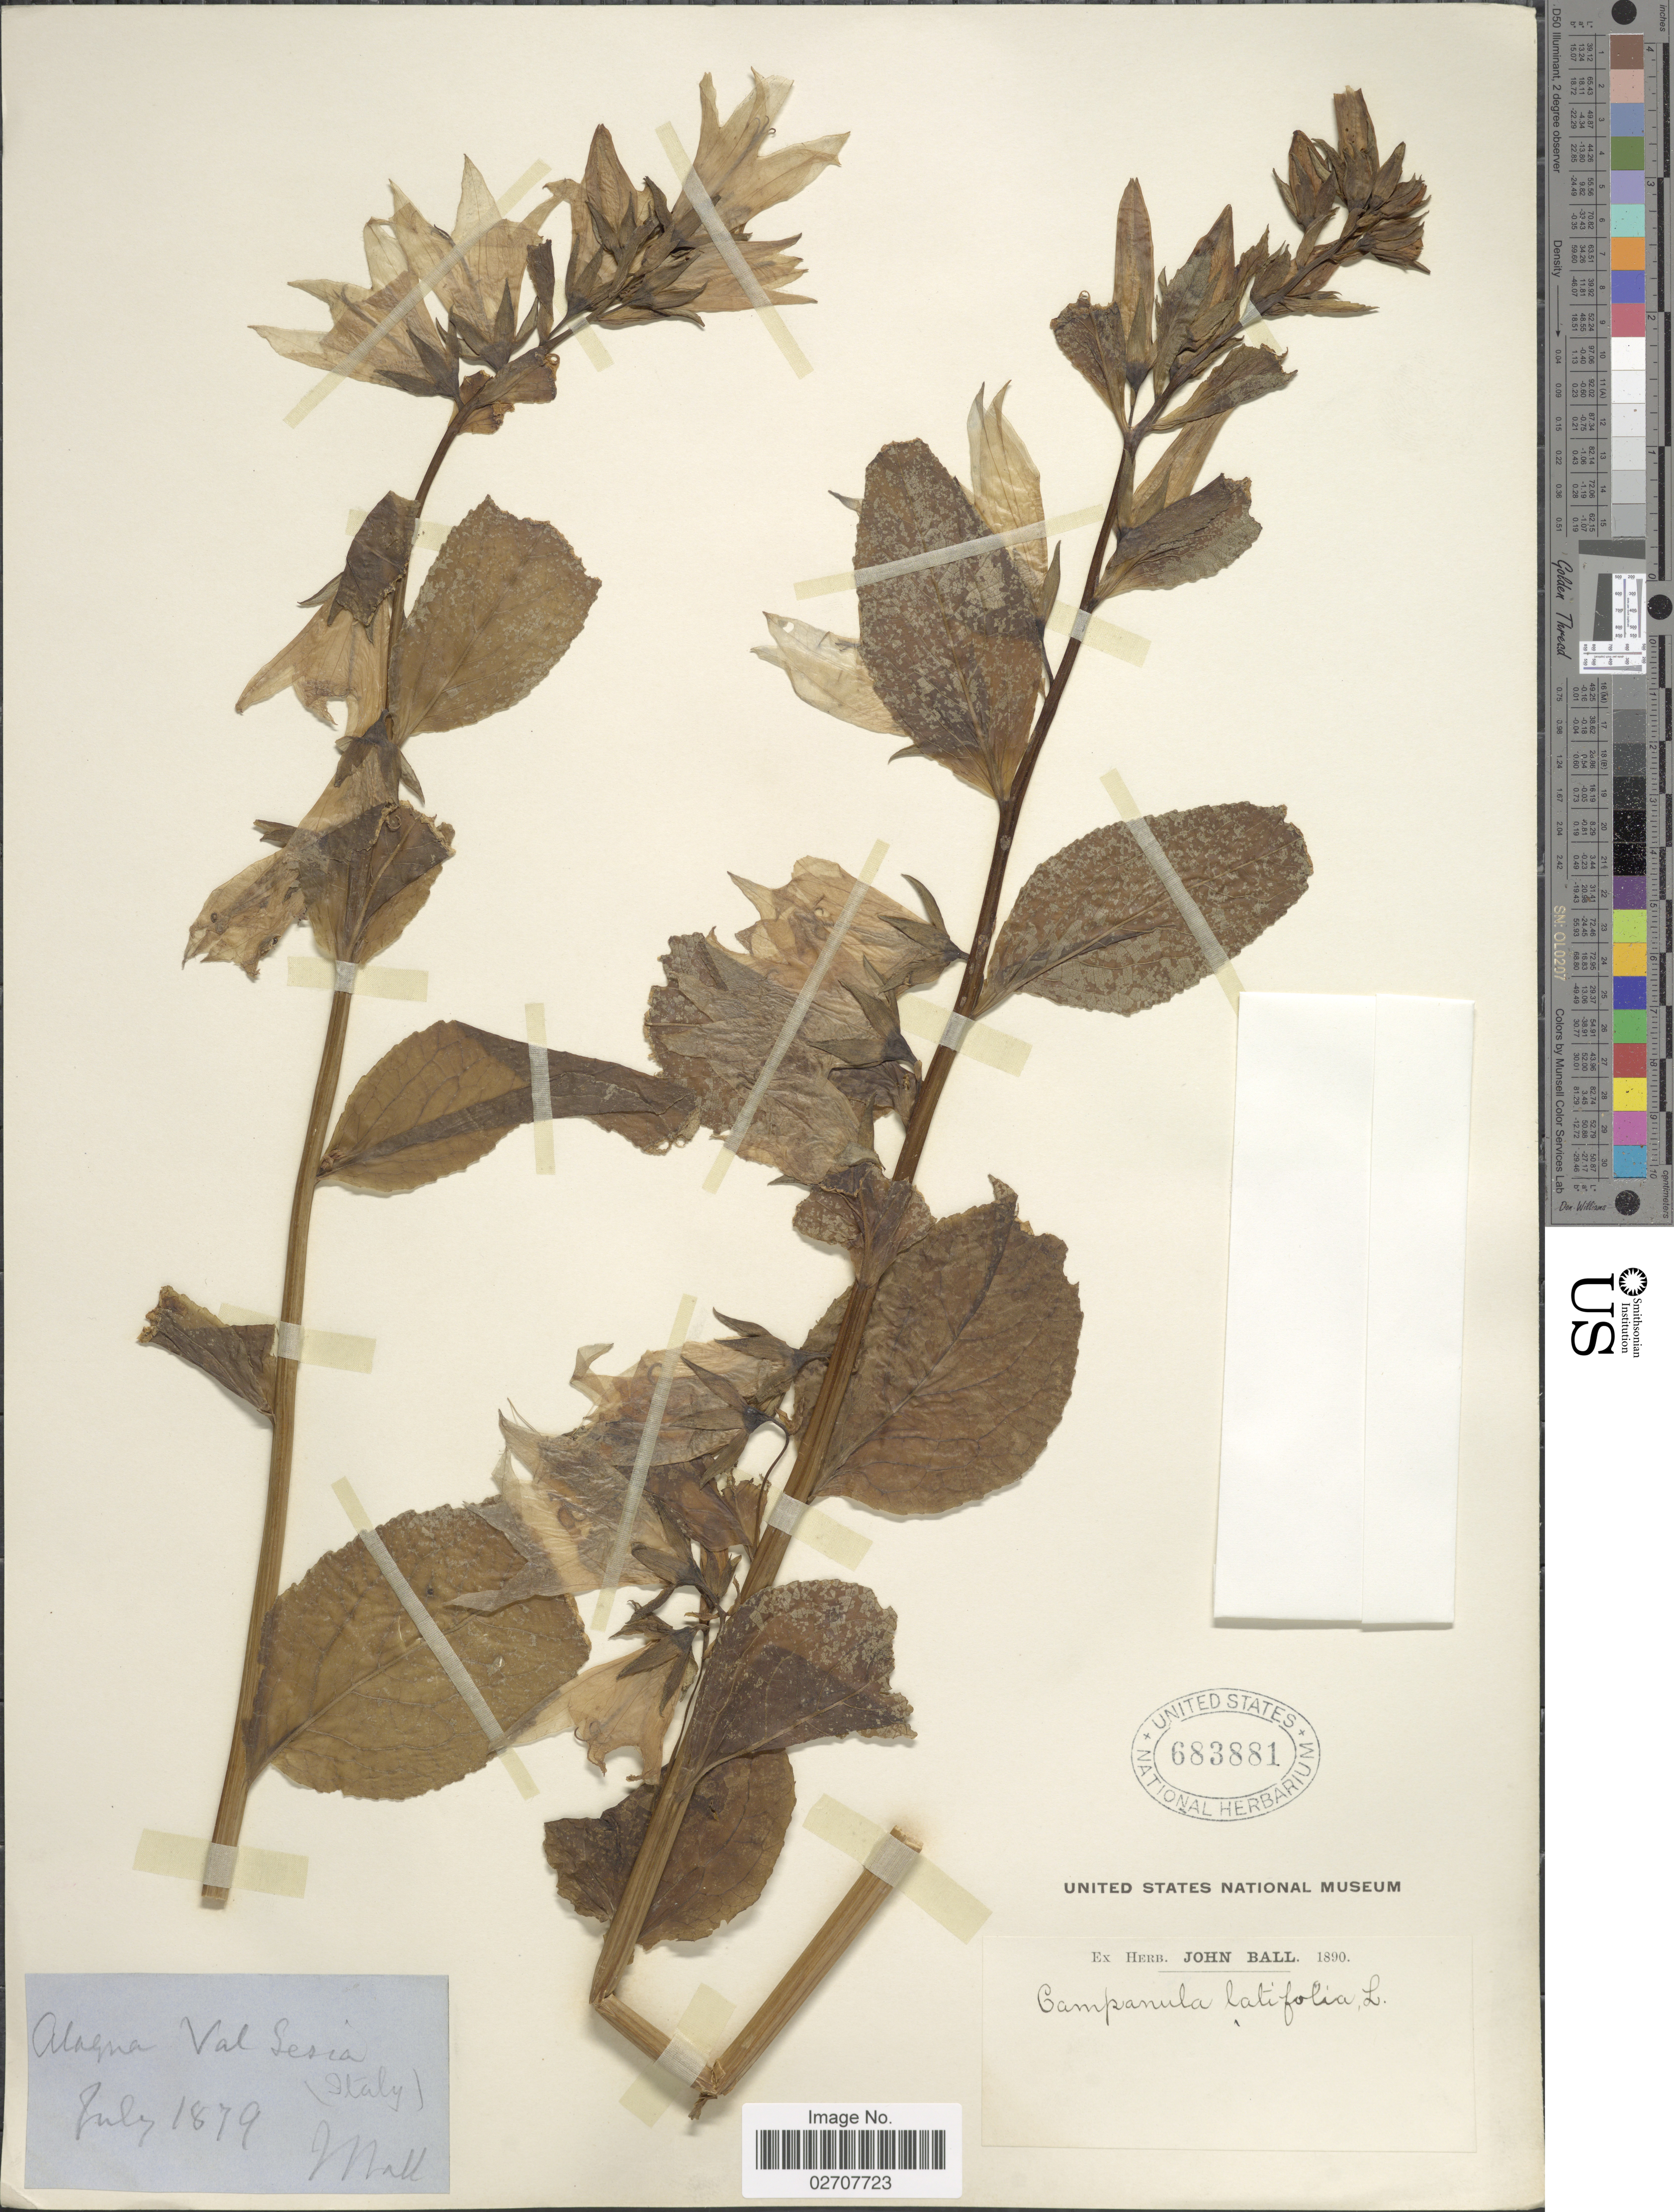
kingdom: Plantae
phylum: Tracheophyta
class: Magnoliopsida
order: Asterales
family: Campanulaceae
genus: Campanula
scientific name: Campanula latifolia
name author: L.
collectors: J. Ball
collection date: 1879-07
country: Italy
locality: Alagna Val Sesia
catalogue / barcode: US 683881